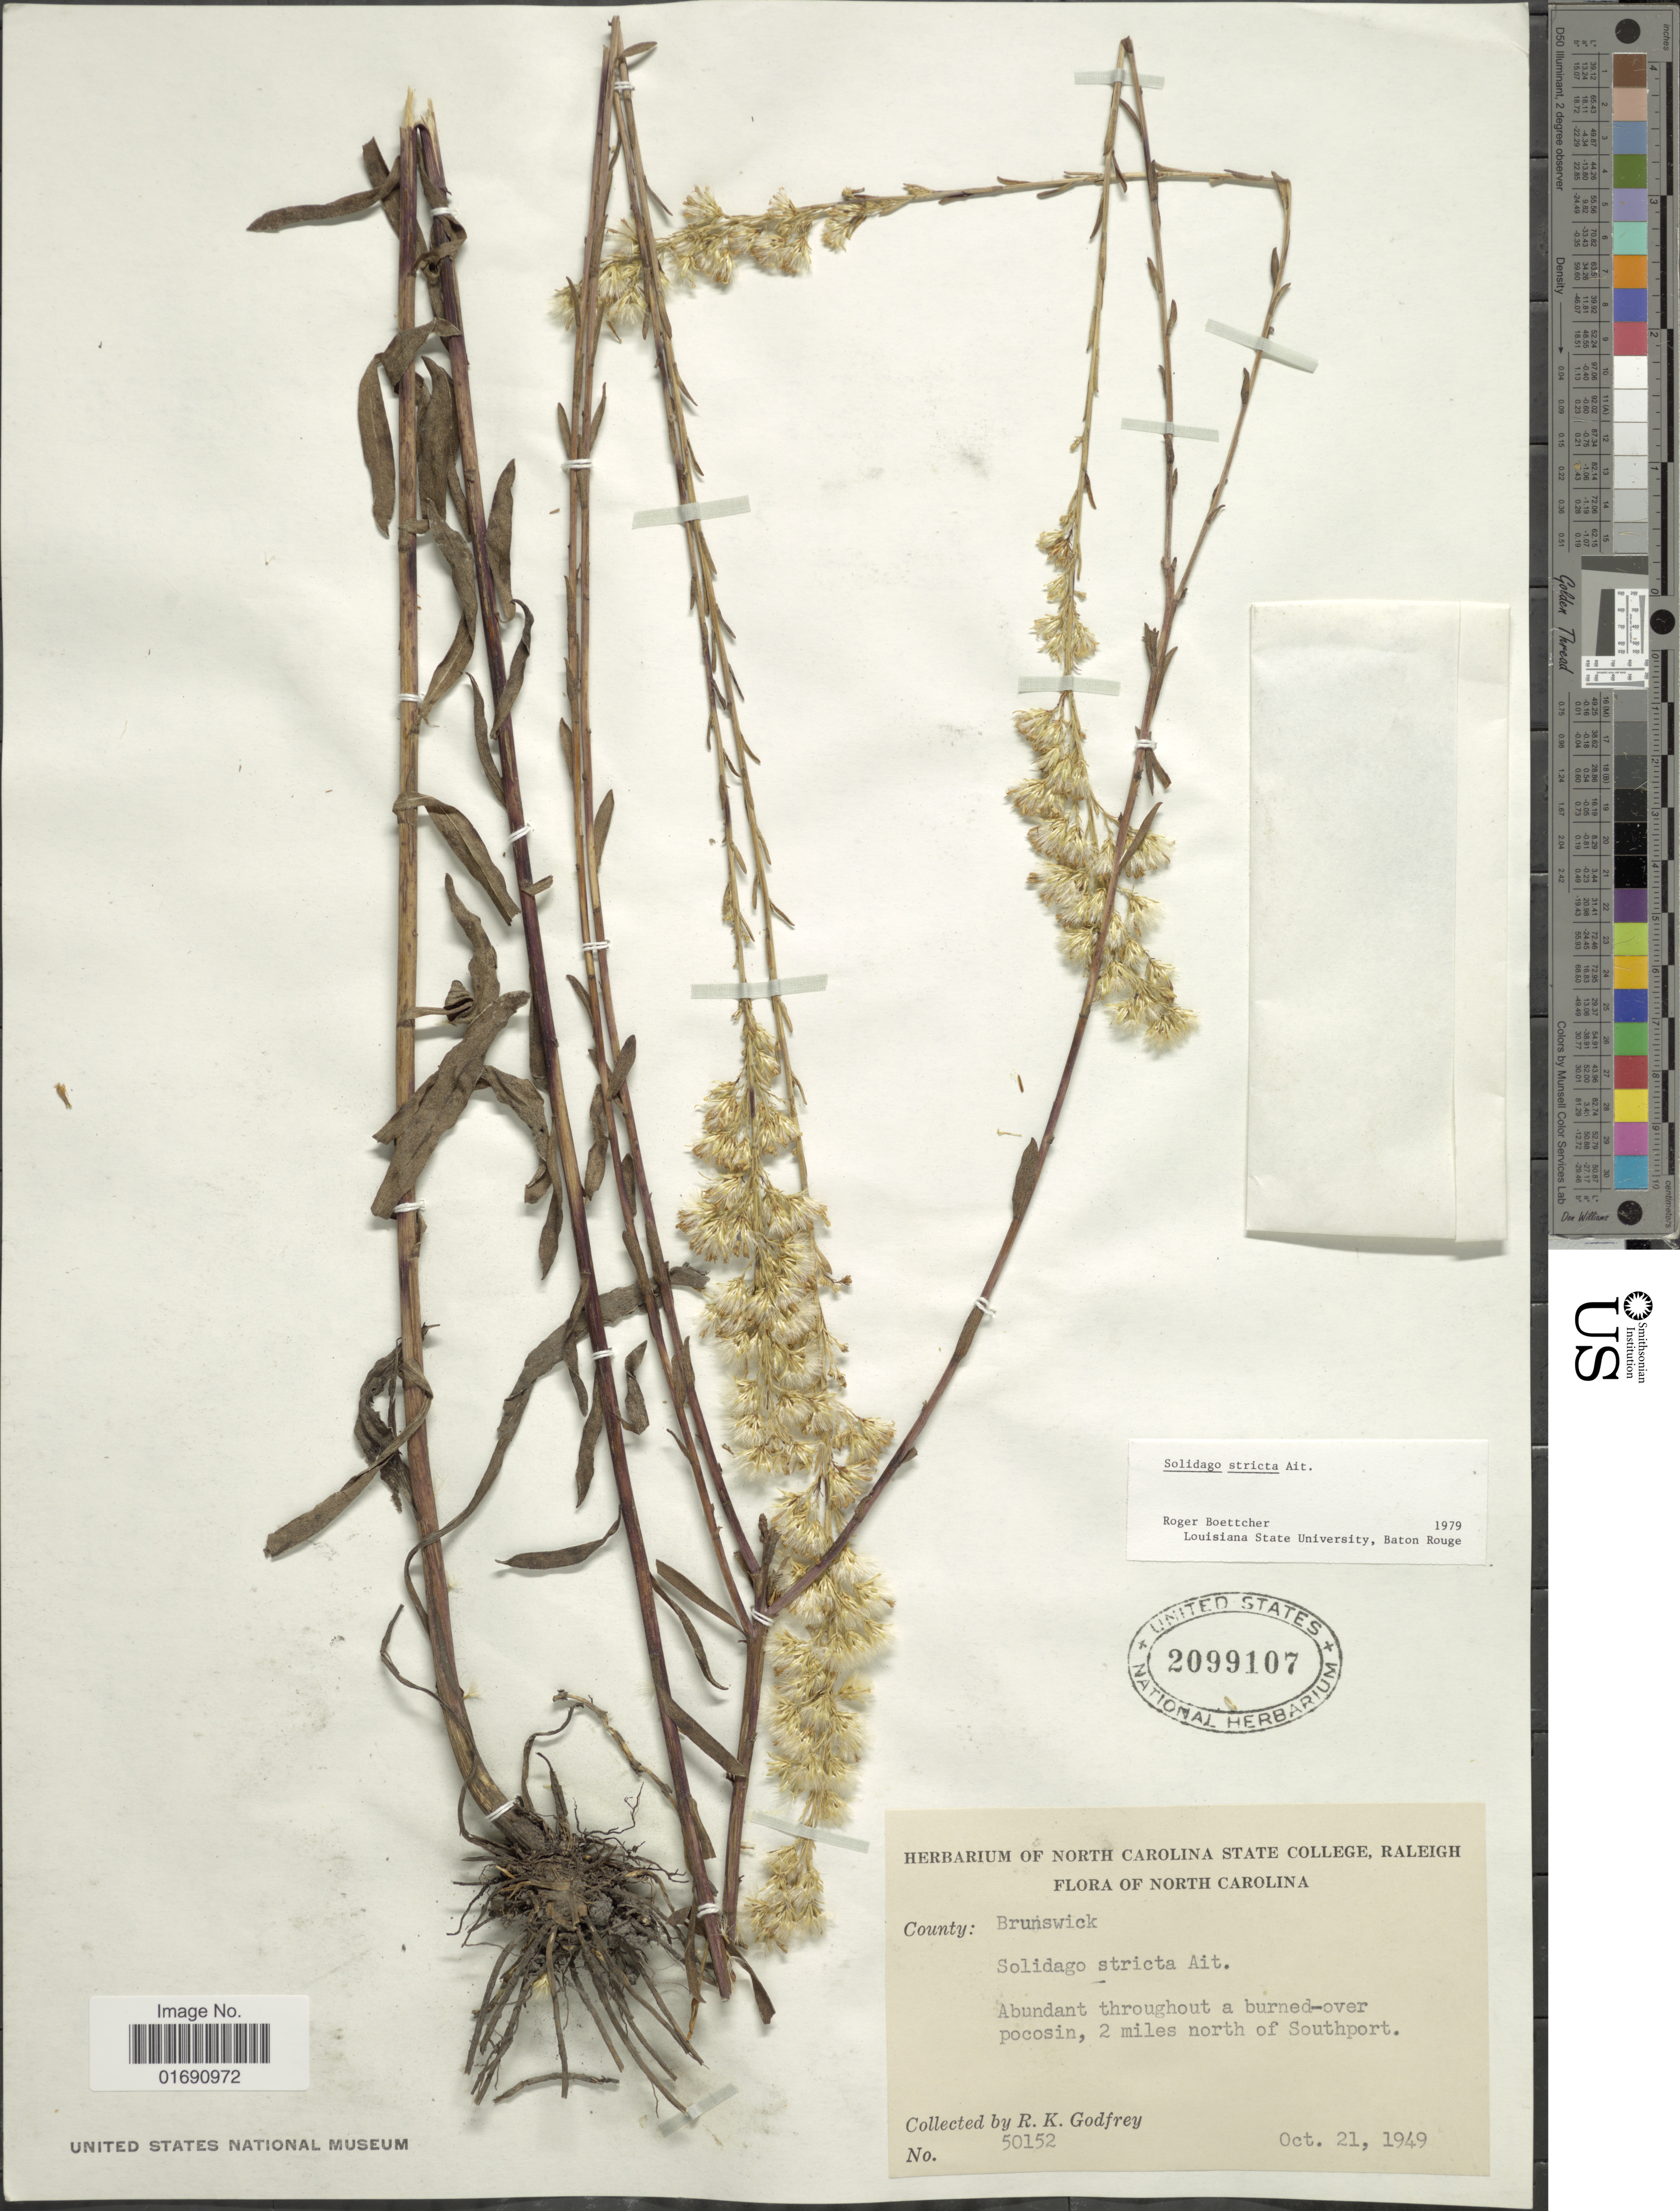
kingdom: Plantae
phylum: Tracheophyta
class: Magnoliopsida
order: Asterales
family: Asteraceae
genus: Solidago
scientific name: Solidago stricta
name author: Aiton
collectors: R. K. Godfrey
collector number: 50152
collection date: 1949-10-21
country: United States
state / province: North Carolina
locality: County: Brusnwick, Abundant throughout a burned-over pocosin, 2 miles north of Southport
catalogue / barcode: US 2099107